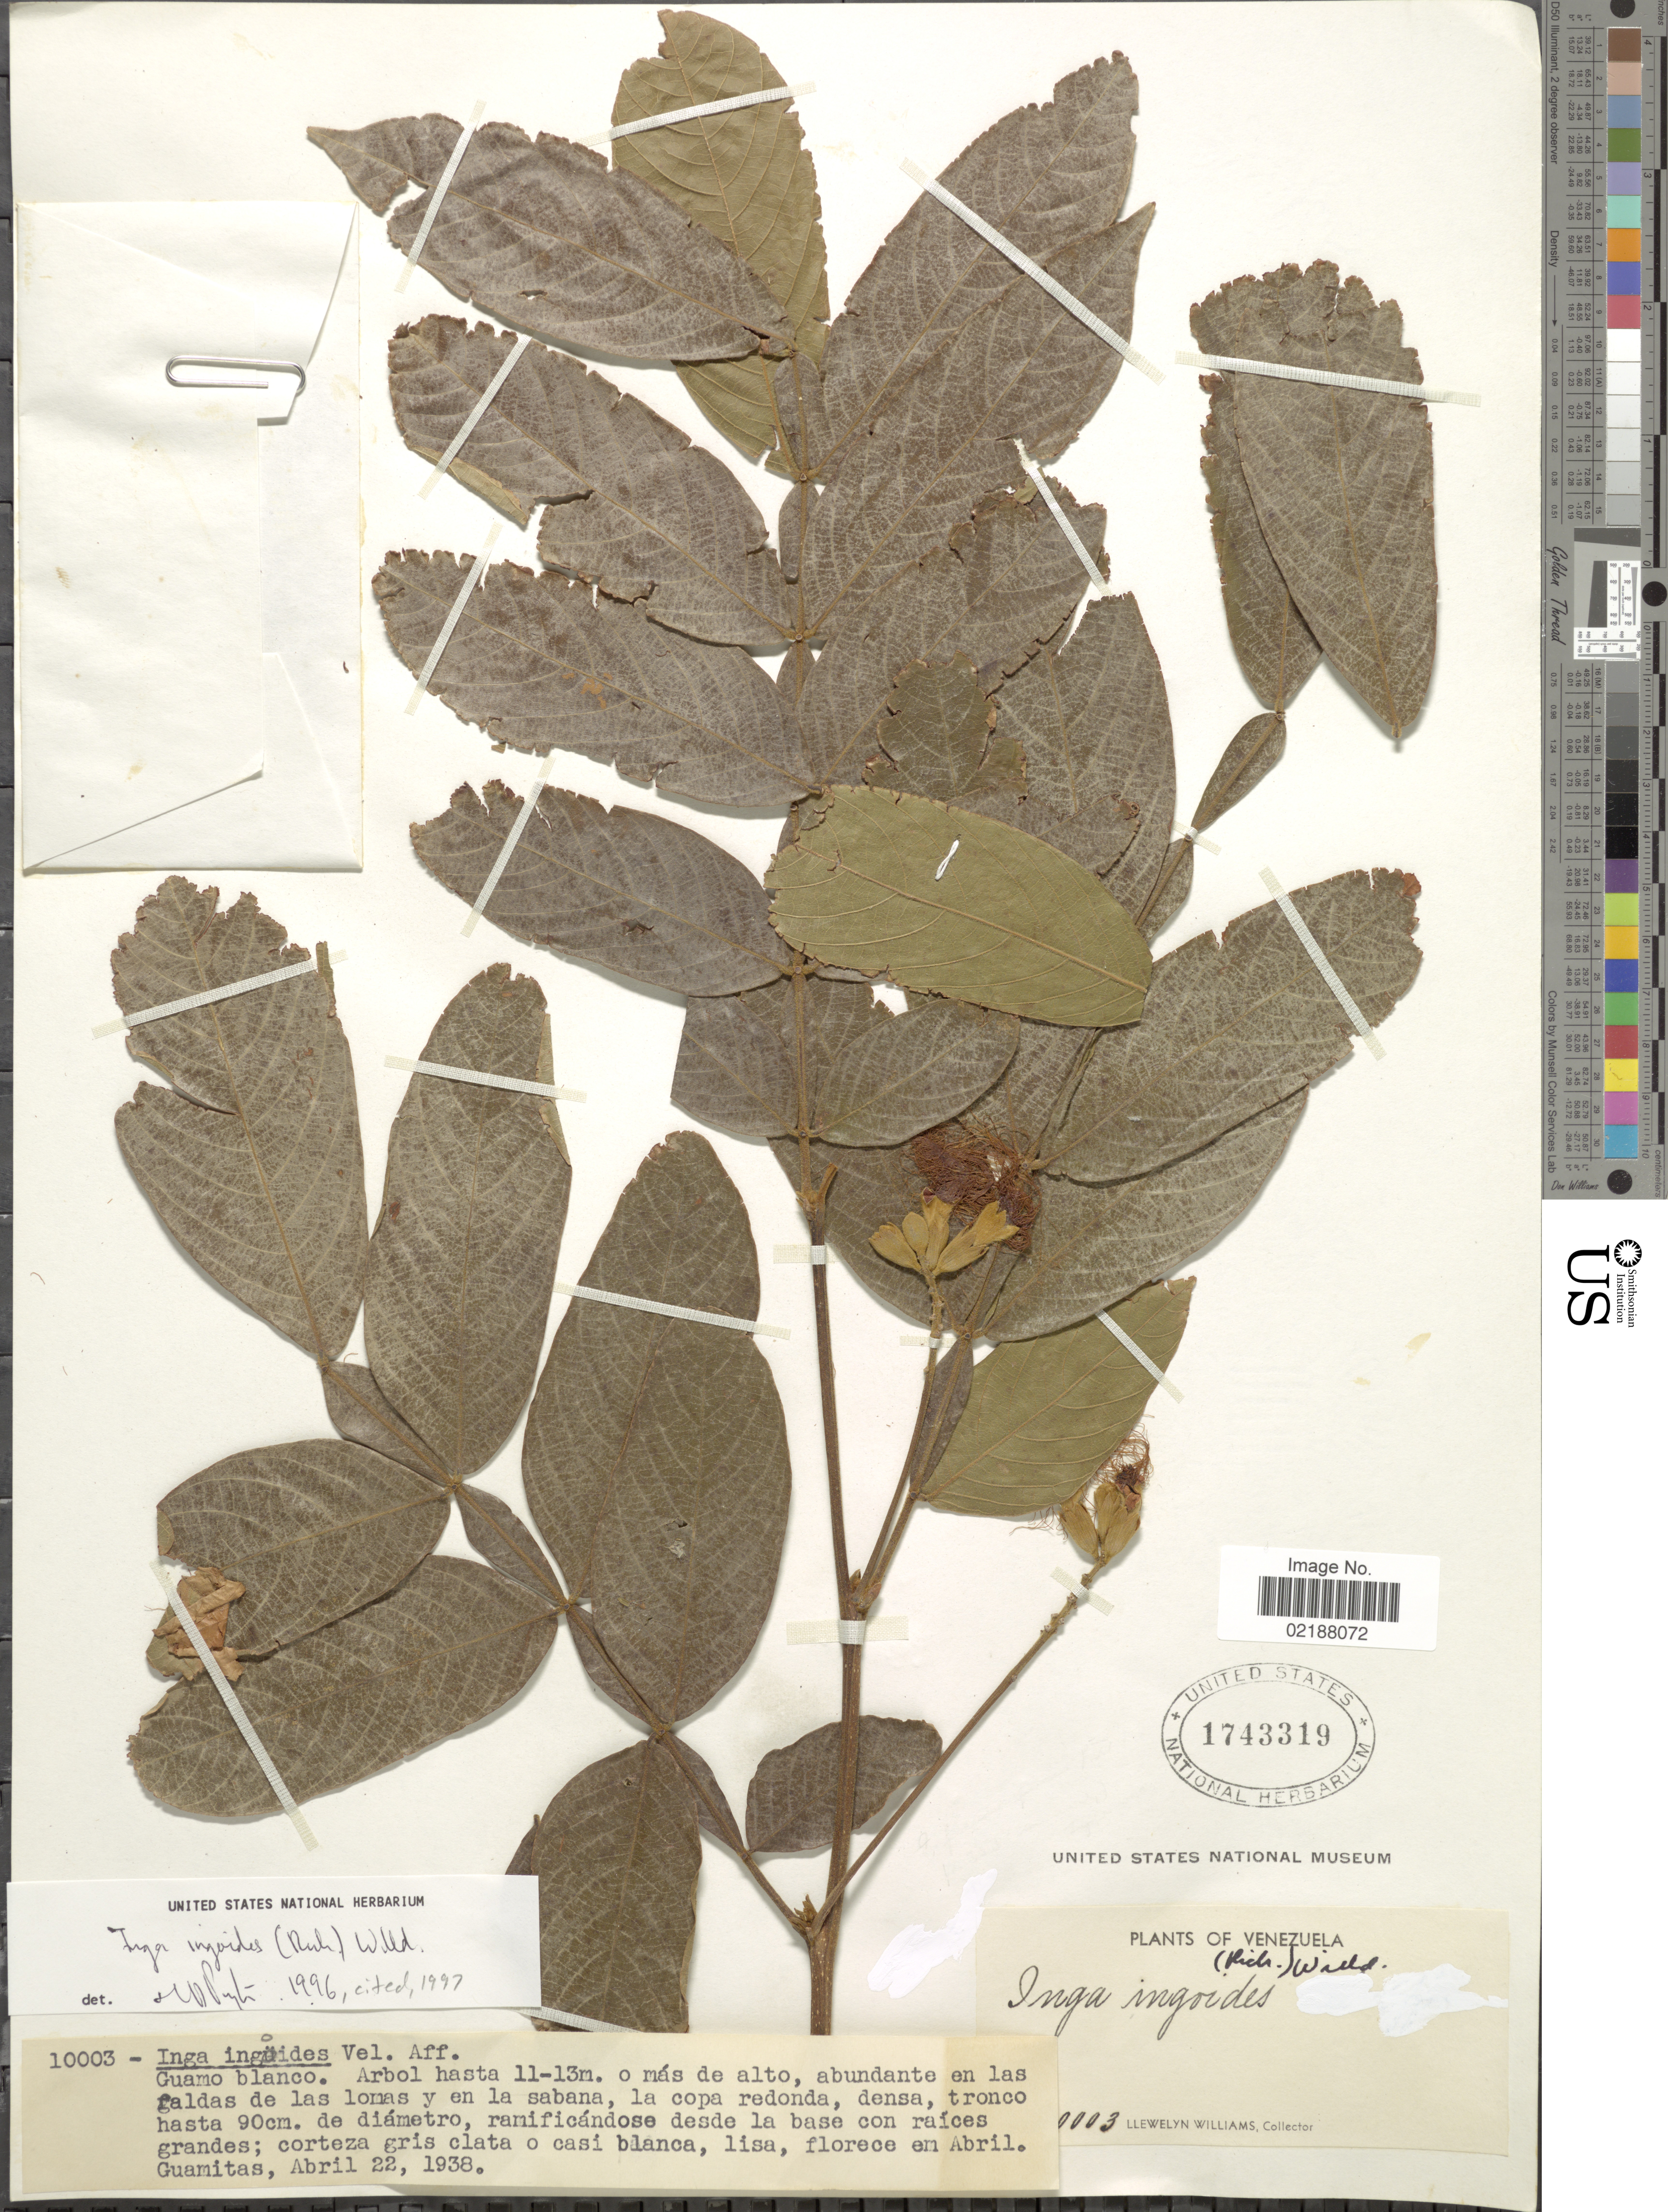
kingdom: Plantae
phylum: Tracheophyta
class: Magnoliopsida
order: Fabales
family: Fabaceae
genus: Inga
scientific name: Inga ingoides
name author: (Rich.) Willd.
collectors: Ll. Williams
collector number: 10003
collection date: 1938-04-22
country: Venezuela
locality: Guamitas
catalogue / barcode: US 1743319